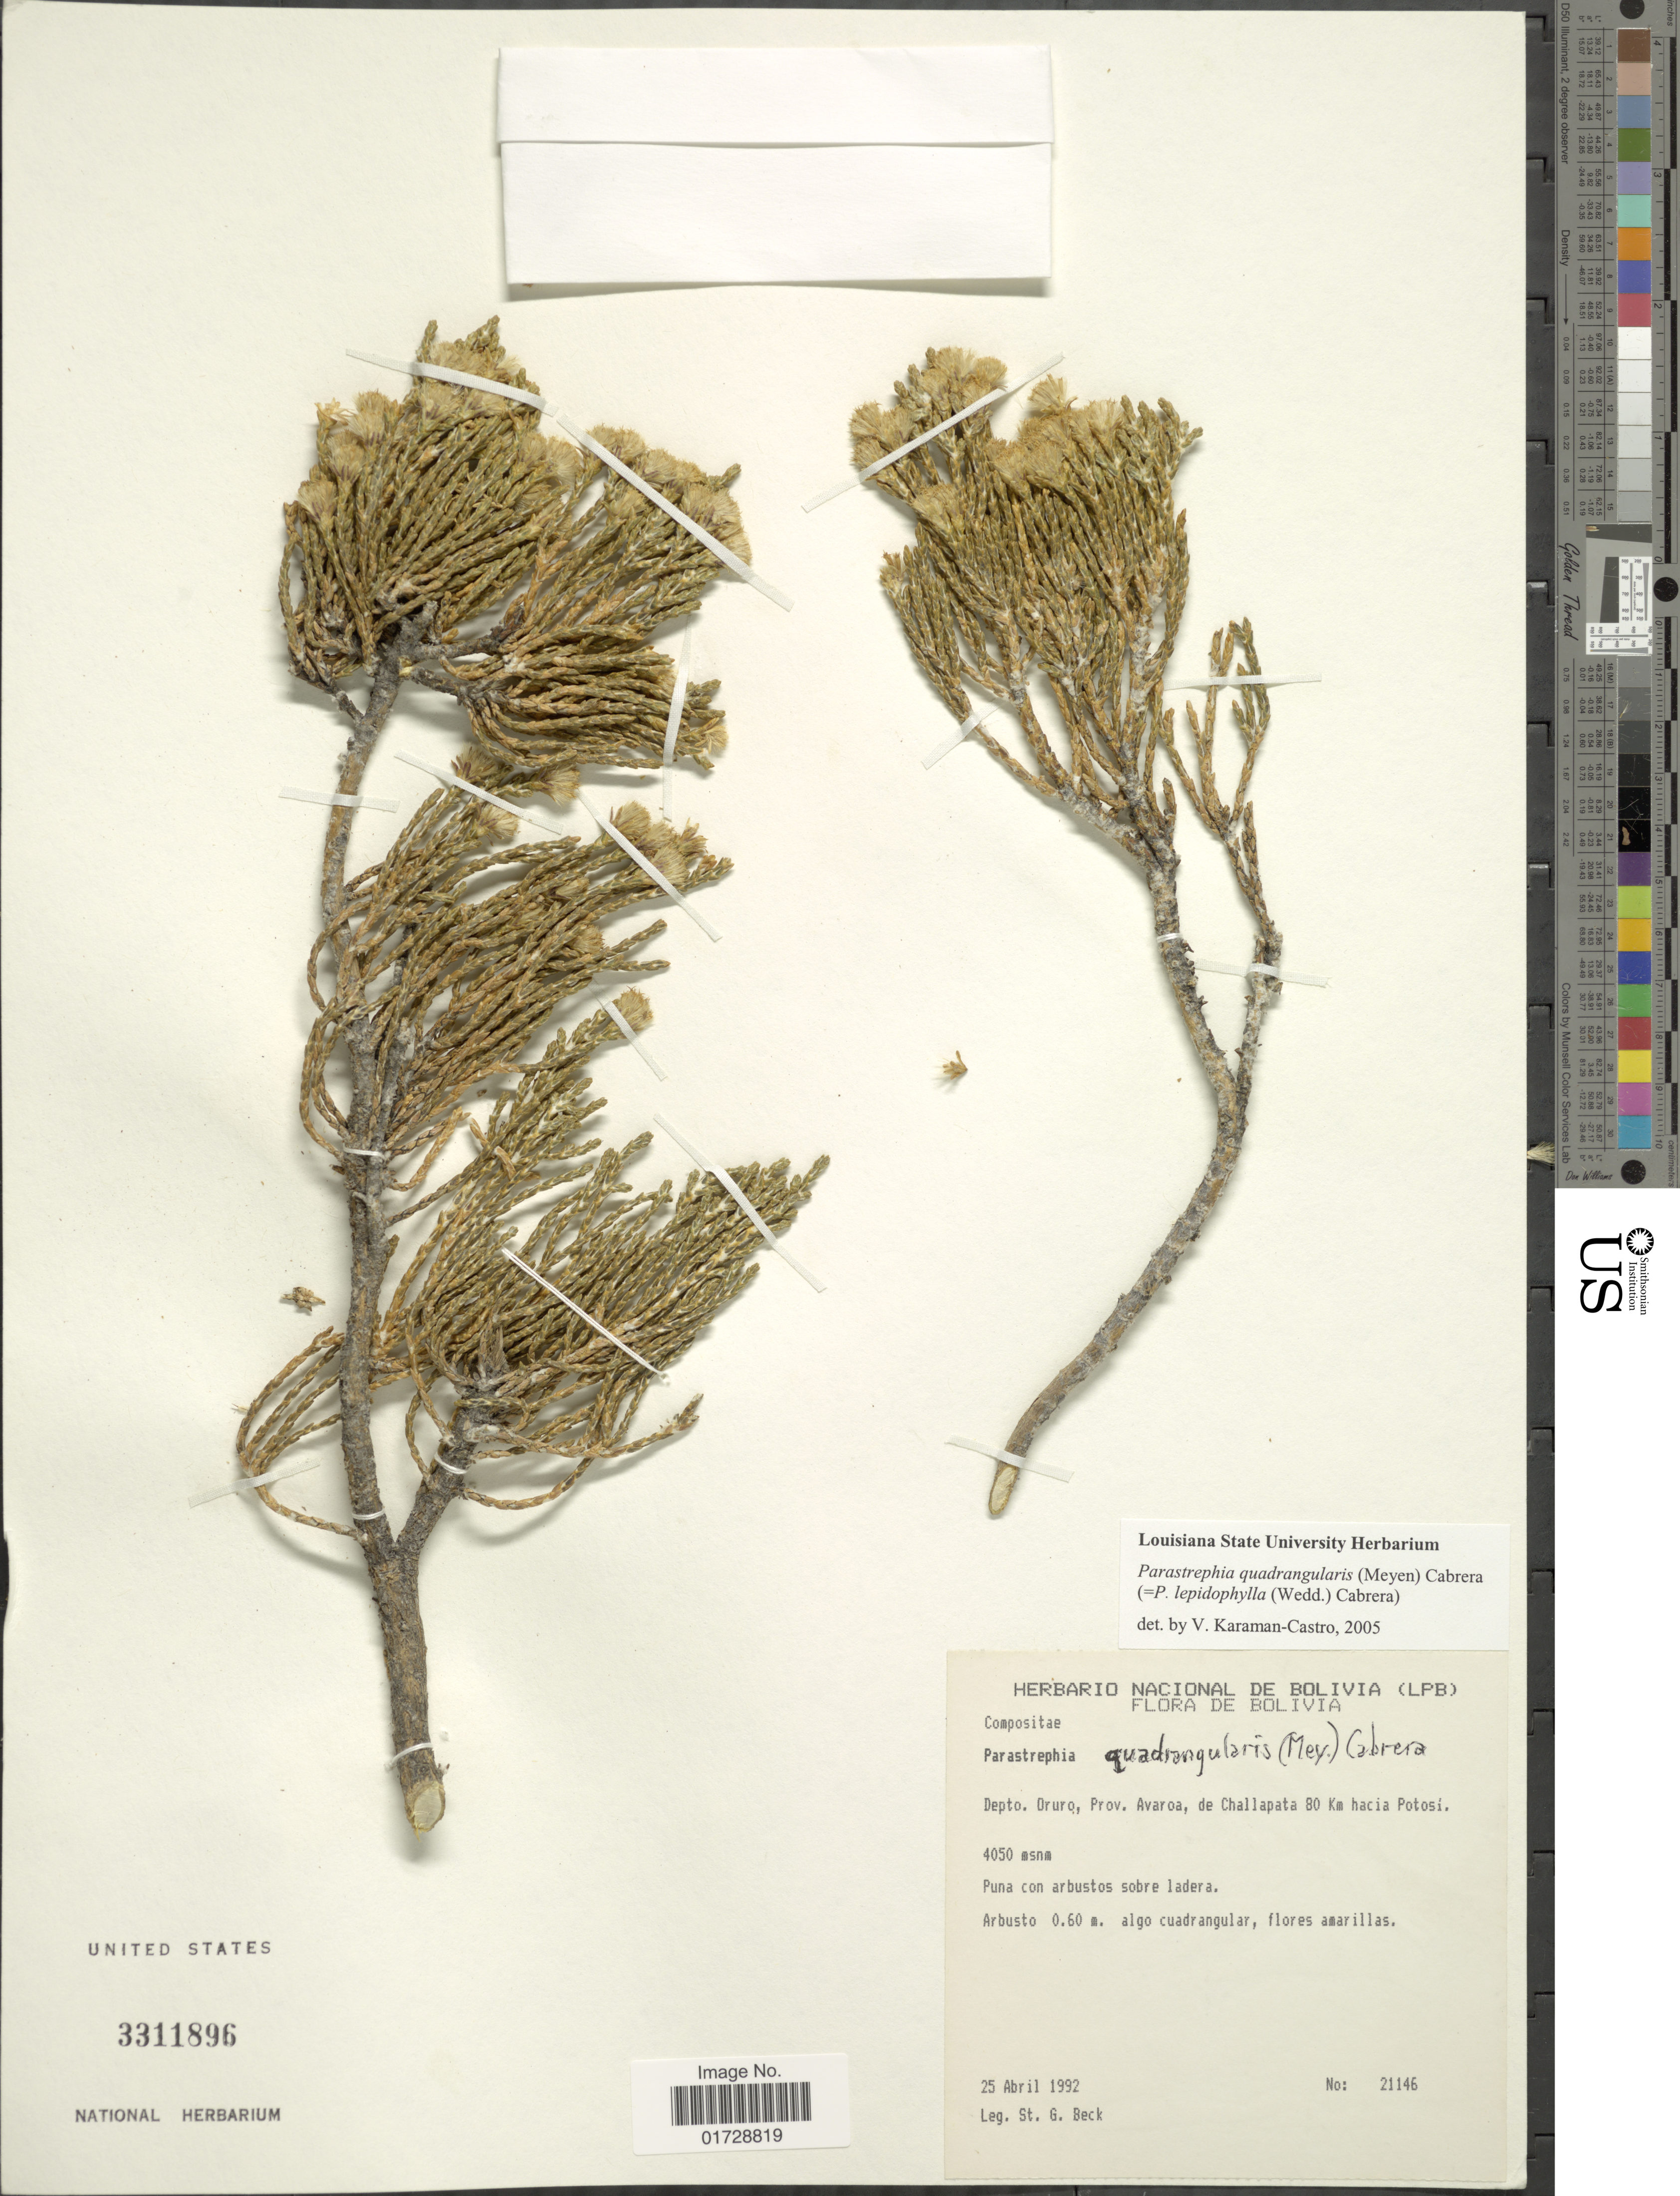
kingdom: Plantae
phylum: Tracheophyta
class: Magnoliopsida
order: Asterales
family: Asteraceae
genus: Parastrephia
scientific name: Parastrephia lepidophylla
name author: (Wedd.) Cabrera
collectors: S. G. Beck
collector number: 21146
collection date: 1992-04-25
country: Bolivia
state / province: Oruro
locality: Prov. Avaroa, de Challapata 80 km hacia Potosi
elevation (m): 4050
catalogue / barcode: US 3311896